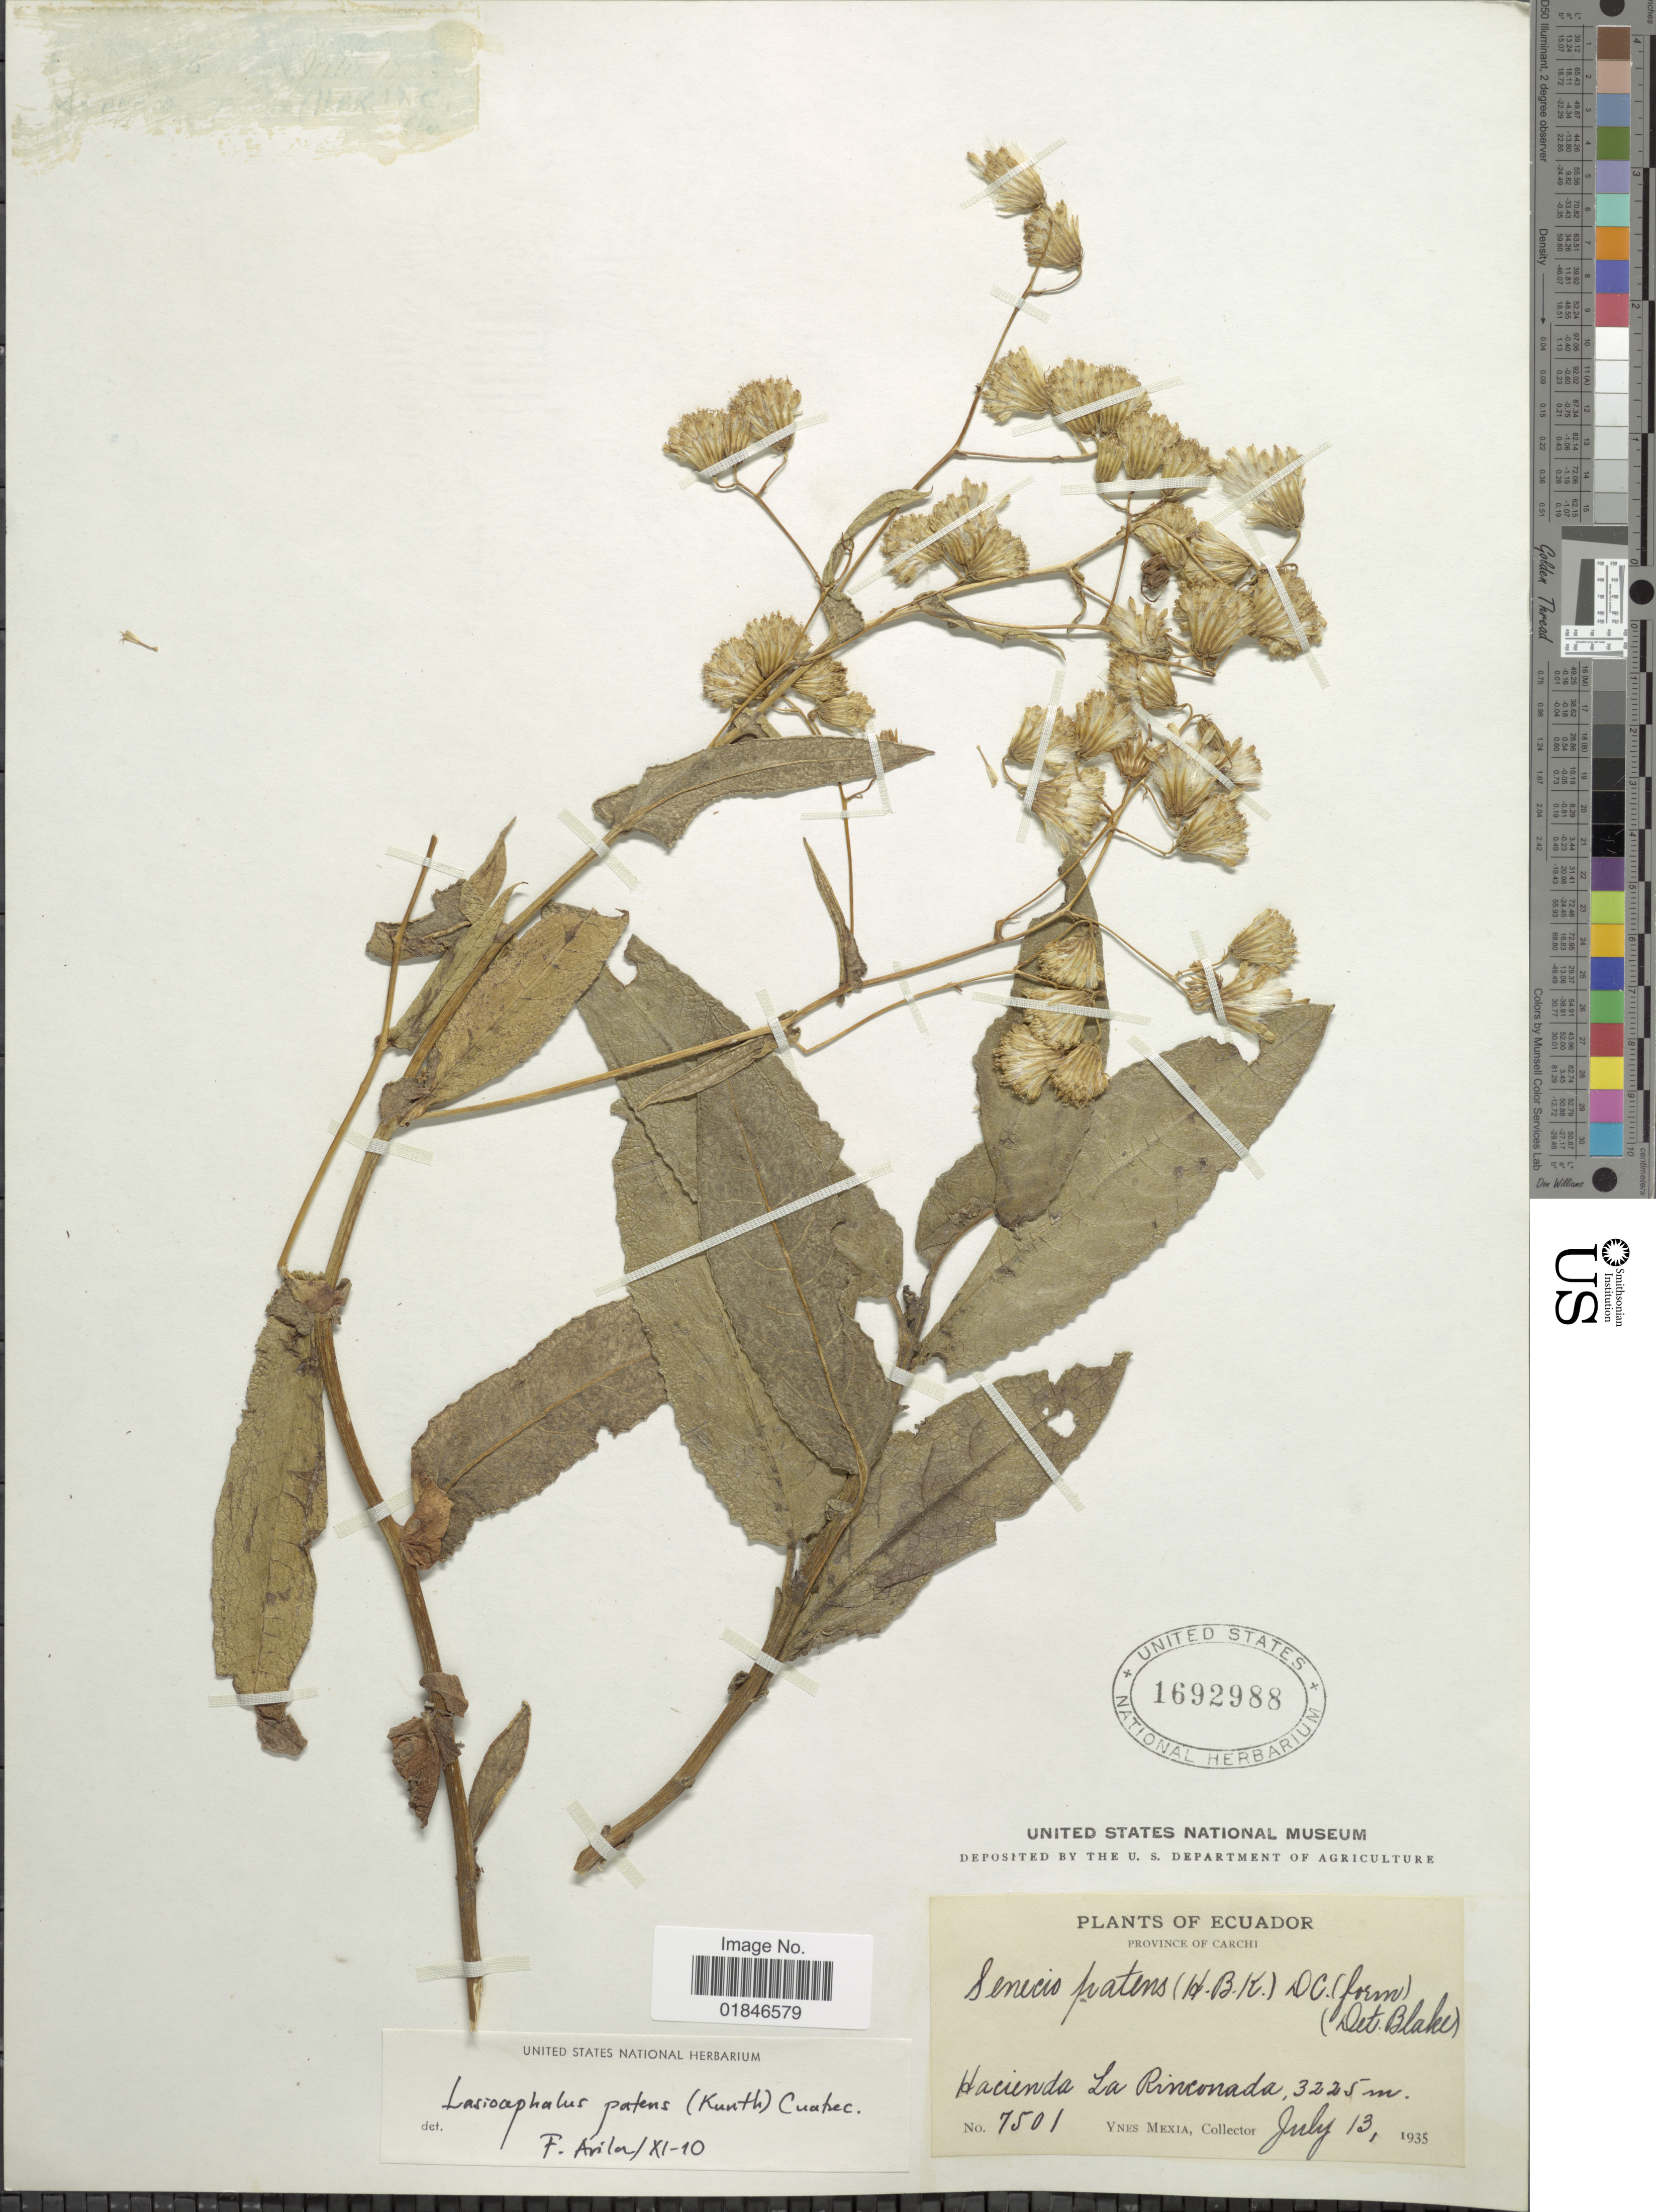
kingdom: Plantae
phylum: Tracheophyta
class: Magnoliopsida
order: Asterales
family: Asteraceae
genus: Senecio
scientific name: Senecio patens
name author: (Kunth) DC.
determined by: Salomon, Luciana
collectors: Y. Mexia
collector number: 7501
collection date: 1935-07-13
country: Ecuador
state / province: Carchi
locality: Province of Carchi. Hacienda La Rinconada.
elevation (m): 3225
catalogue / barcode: US 1692988